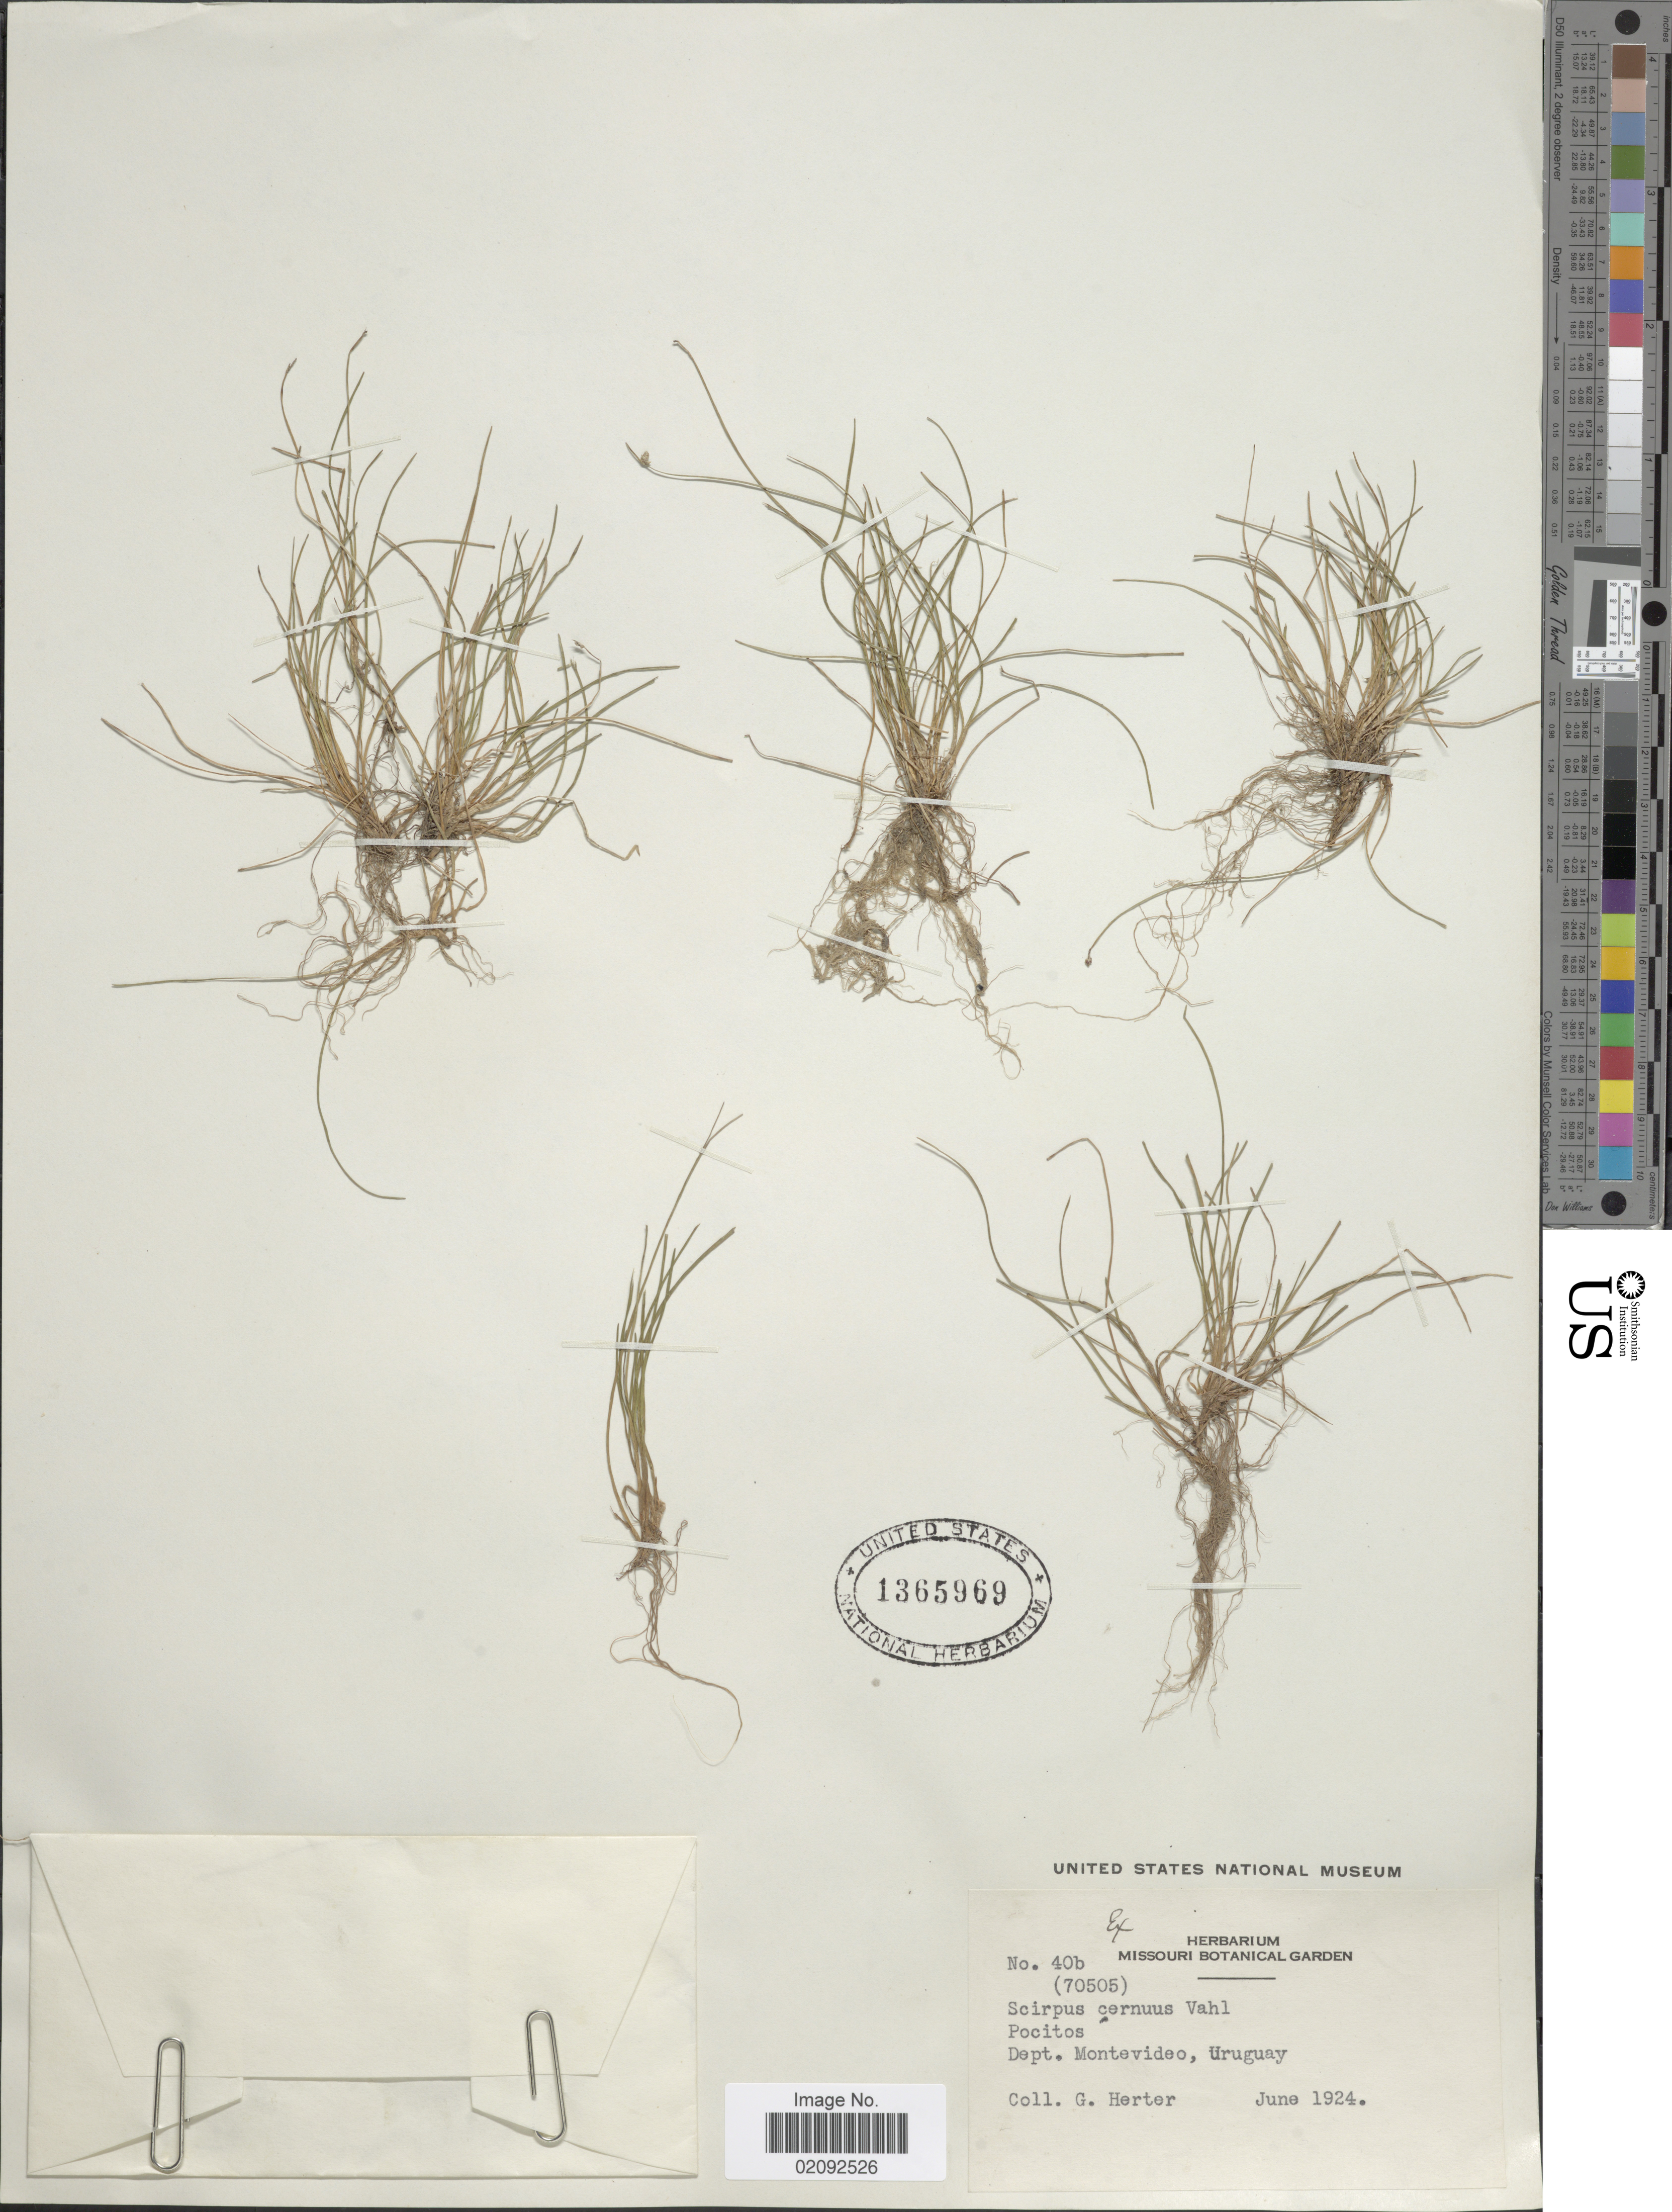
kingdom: Plantae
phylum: Tracheophyta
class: Liliopsida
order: Poales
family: Cyperaceae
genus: Isolepis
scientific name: Isolepis cernua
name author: (Vahl) Roem. & Schult.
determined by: Strong, Mark T., (BOT), Smithsonian Institution - National Museum of Natural History (UNITED STATES)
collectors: G. Herter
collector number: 40b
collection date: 1924-06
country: Uruguay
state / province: Montevideo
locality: Pocitos.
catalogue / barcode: US 1365969